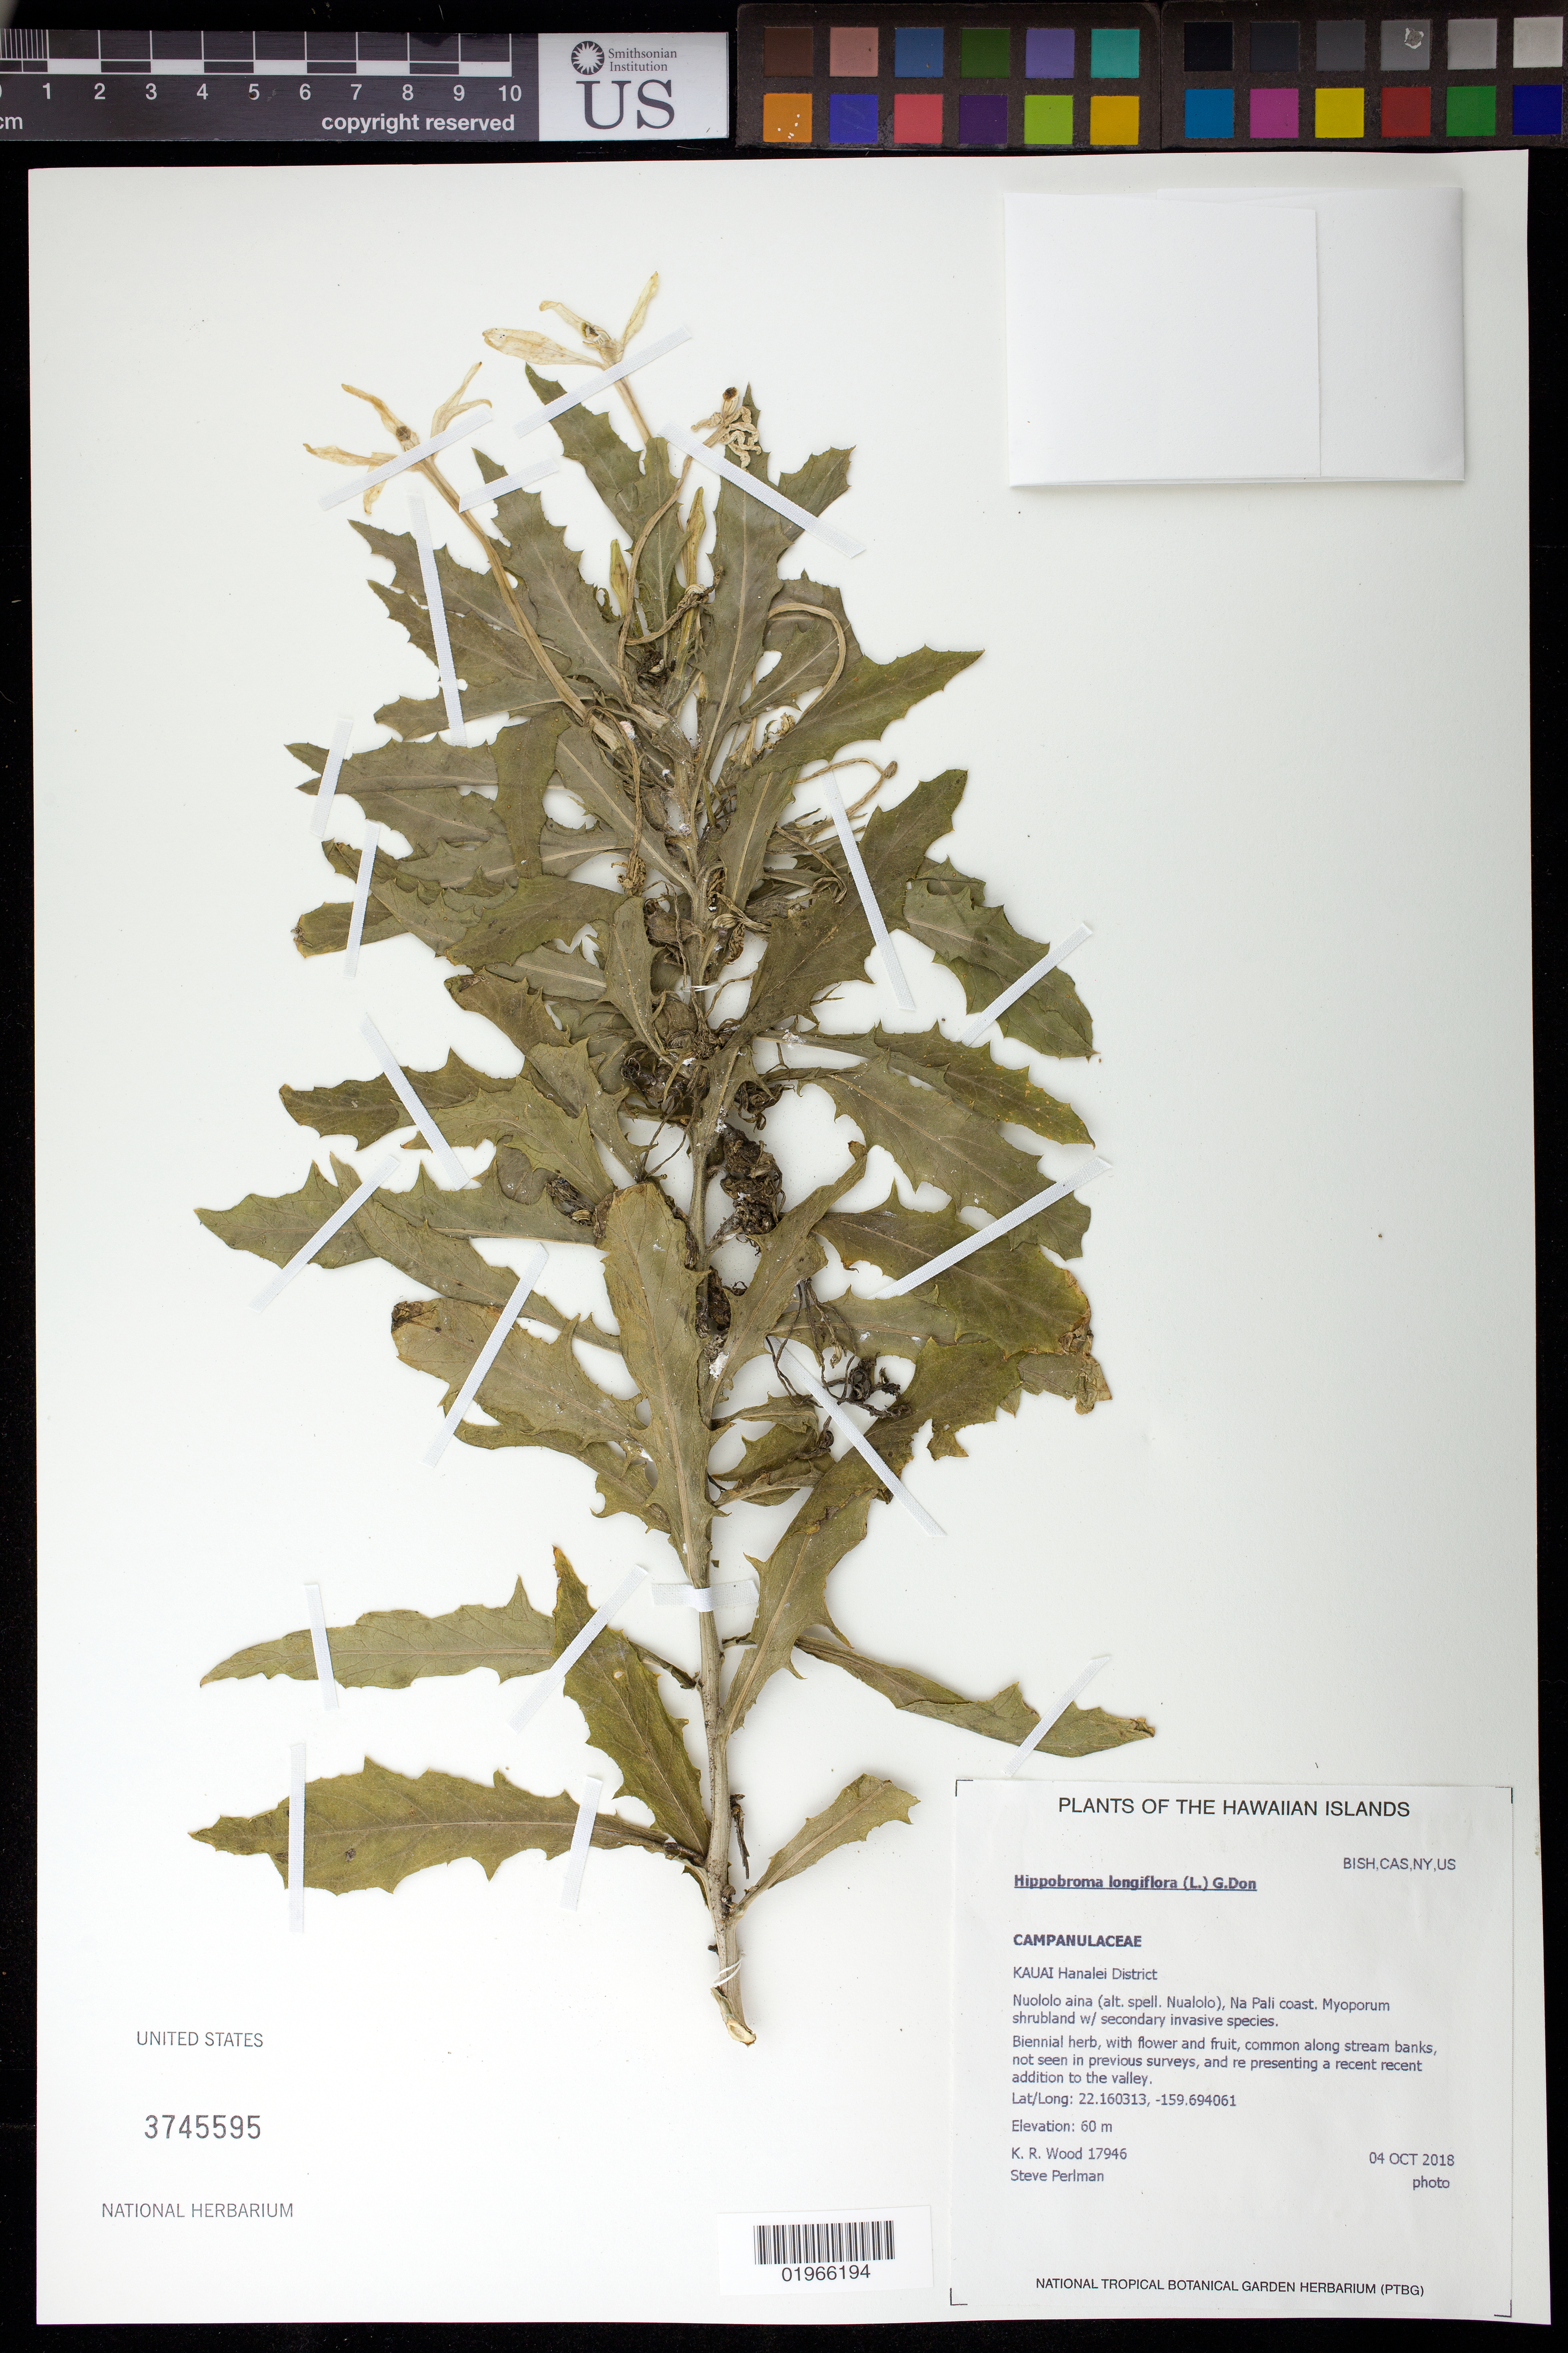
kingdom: Plantae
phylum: Tracheophyta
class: Magnoliopsida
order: Asterales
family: Campanulaceae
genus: Hippobroma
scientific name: Hippobroma longiflora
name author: (L.) G. Don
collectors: K. R. Wood & S. P. Perlman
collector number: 17946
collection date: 2018-10-04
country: United States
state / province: Hawaii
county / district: Kauai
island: Kaua'i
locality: Hanalei District, Nuololo aina, Na Pali coast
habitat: Shrubland, along stream banks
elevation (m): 60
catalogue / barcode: US 3745595